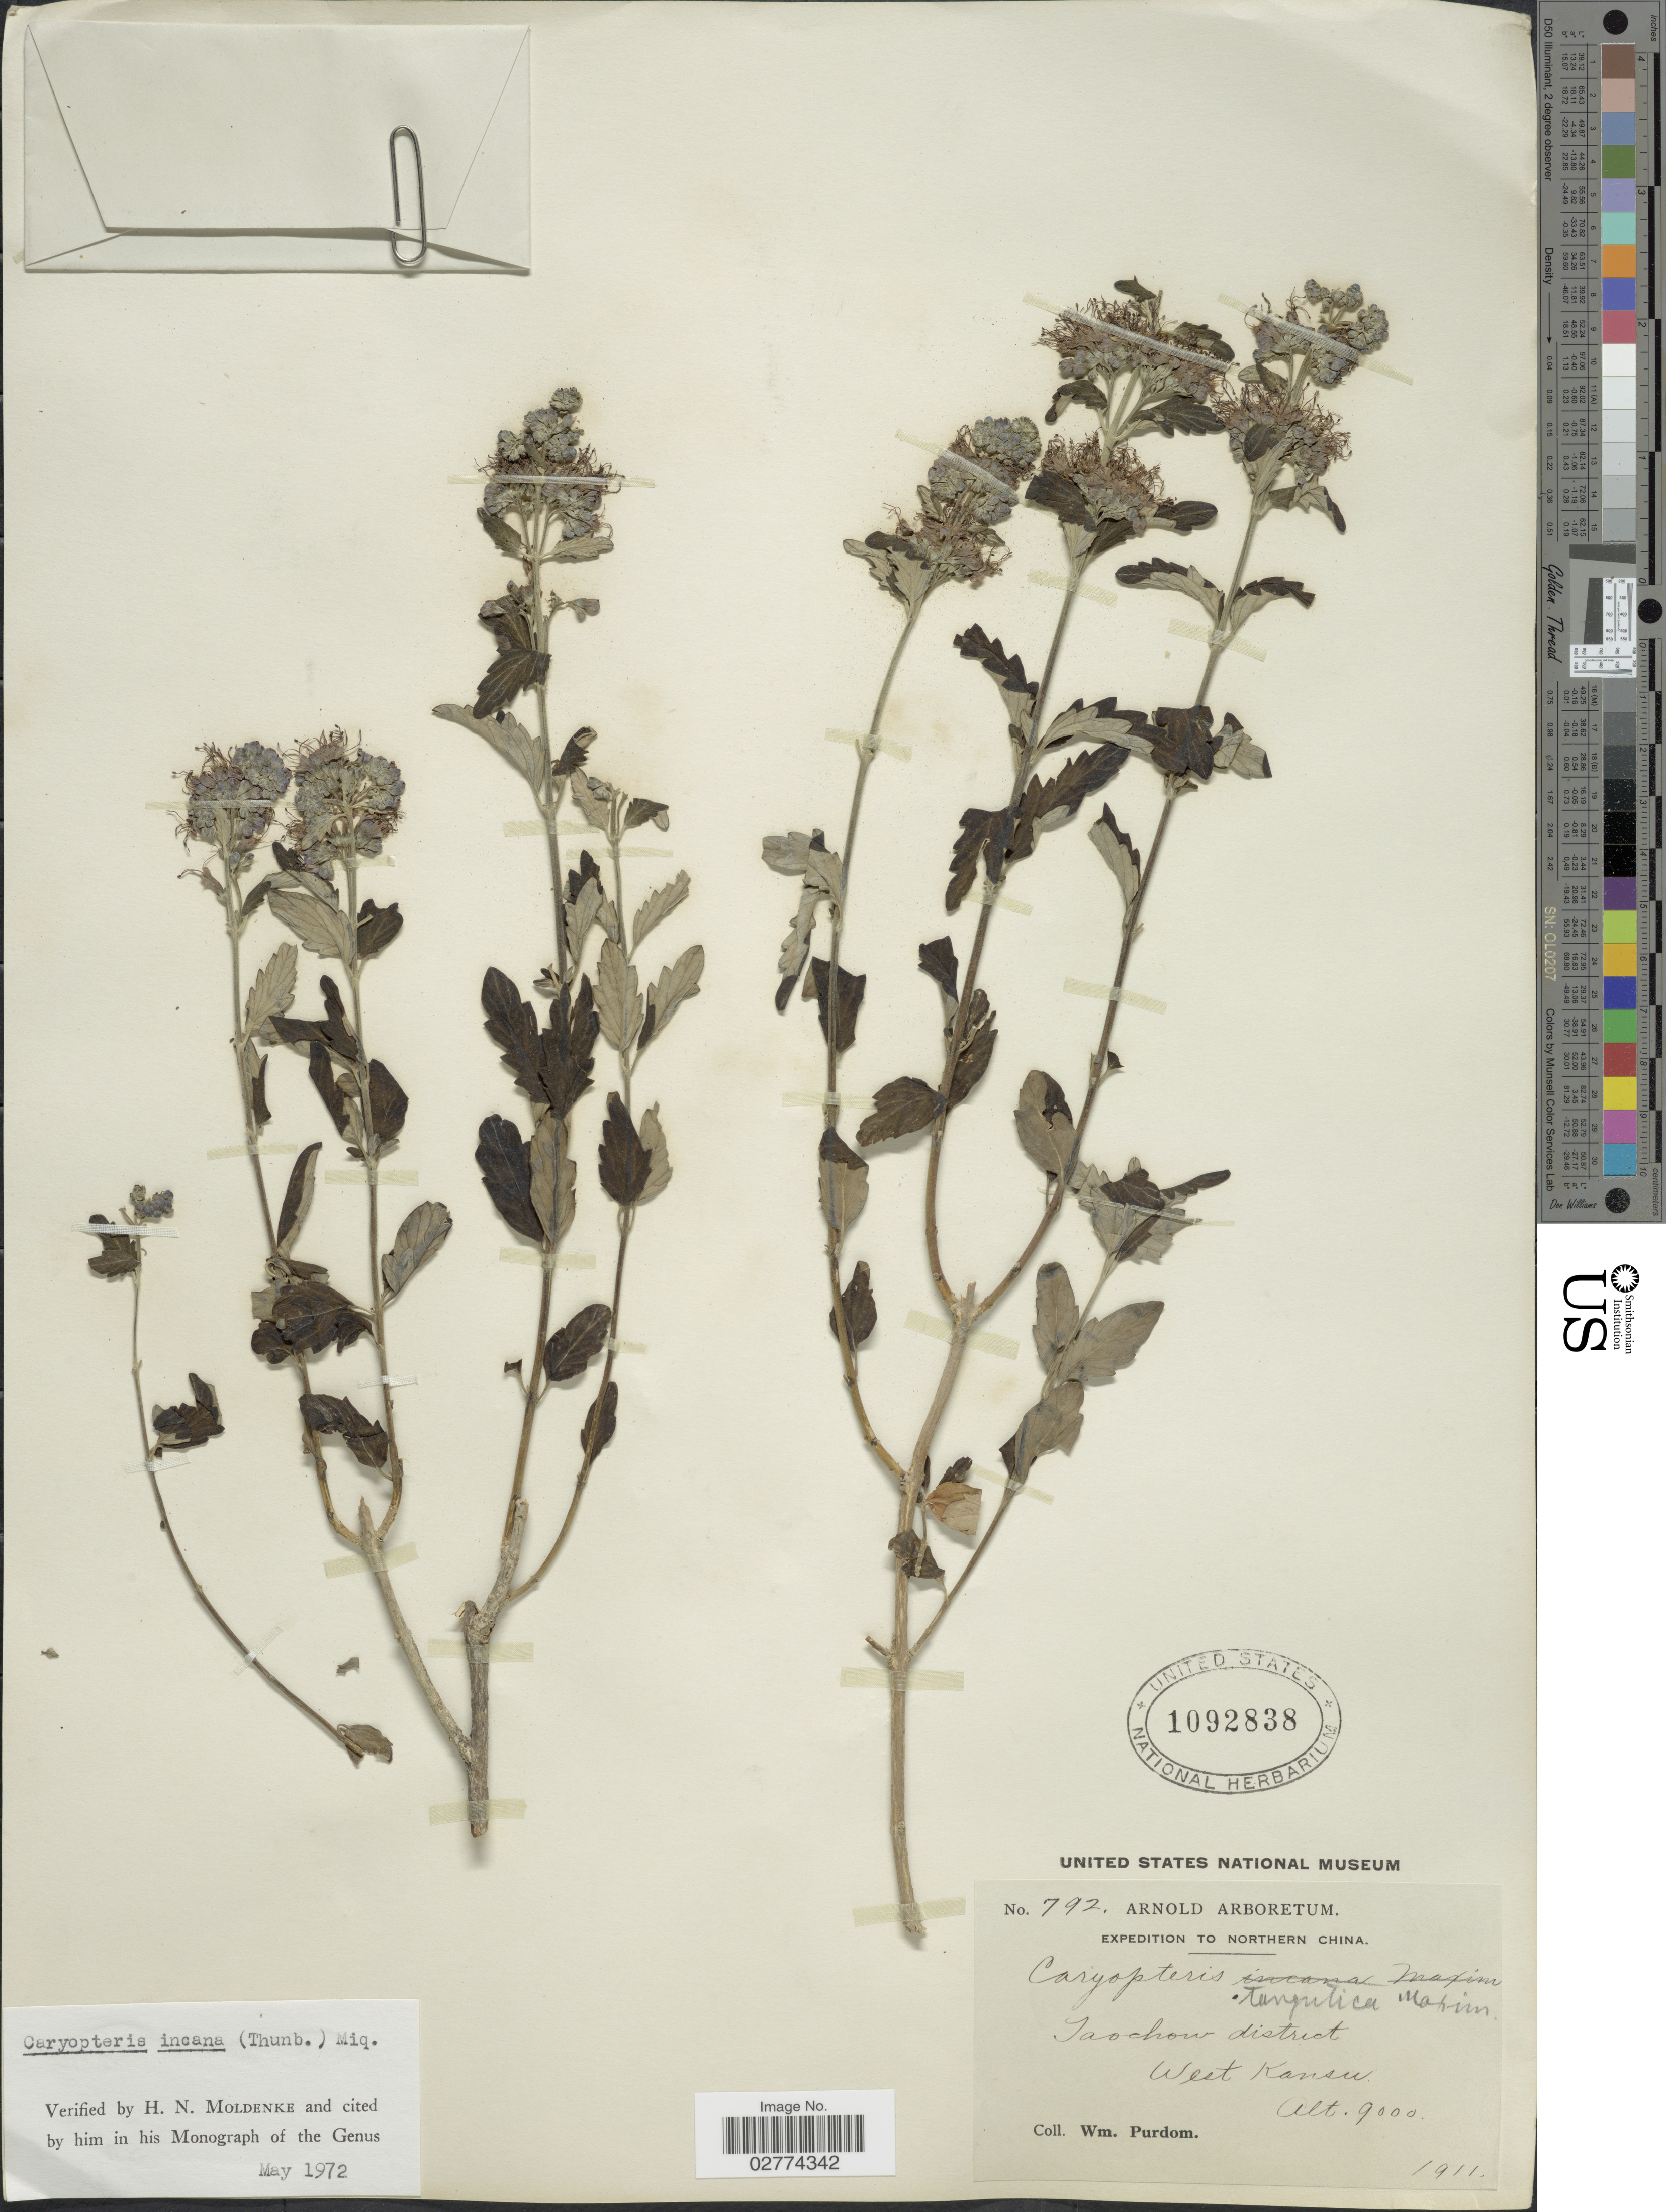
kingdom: Plantae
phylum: Tracheophyta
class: Magnoliopsida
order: Lamiales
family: Lamiaceae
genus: Caryopteris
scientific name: Caryopteris incana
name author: (Thunb. ex Houtt.) Miq.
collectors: W. Purdom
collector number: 792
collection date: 1911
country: China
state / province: Gansu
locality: Northern China. Taochow district. West Kansu.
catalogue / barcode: US 1092838